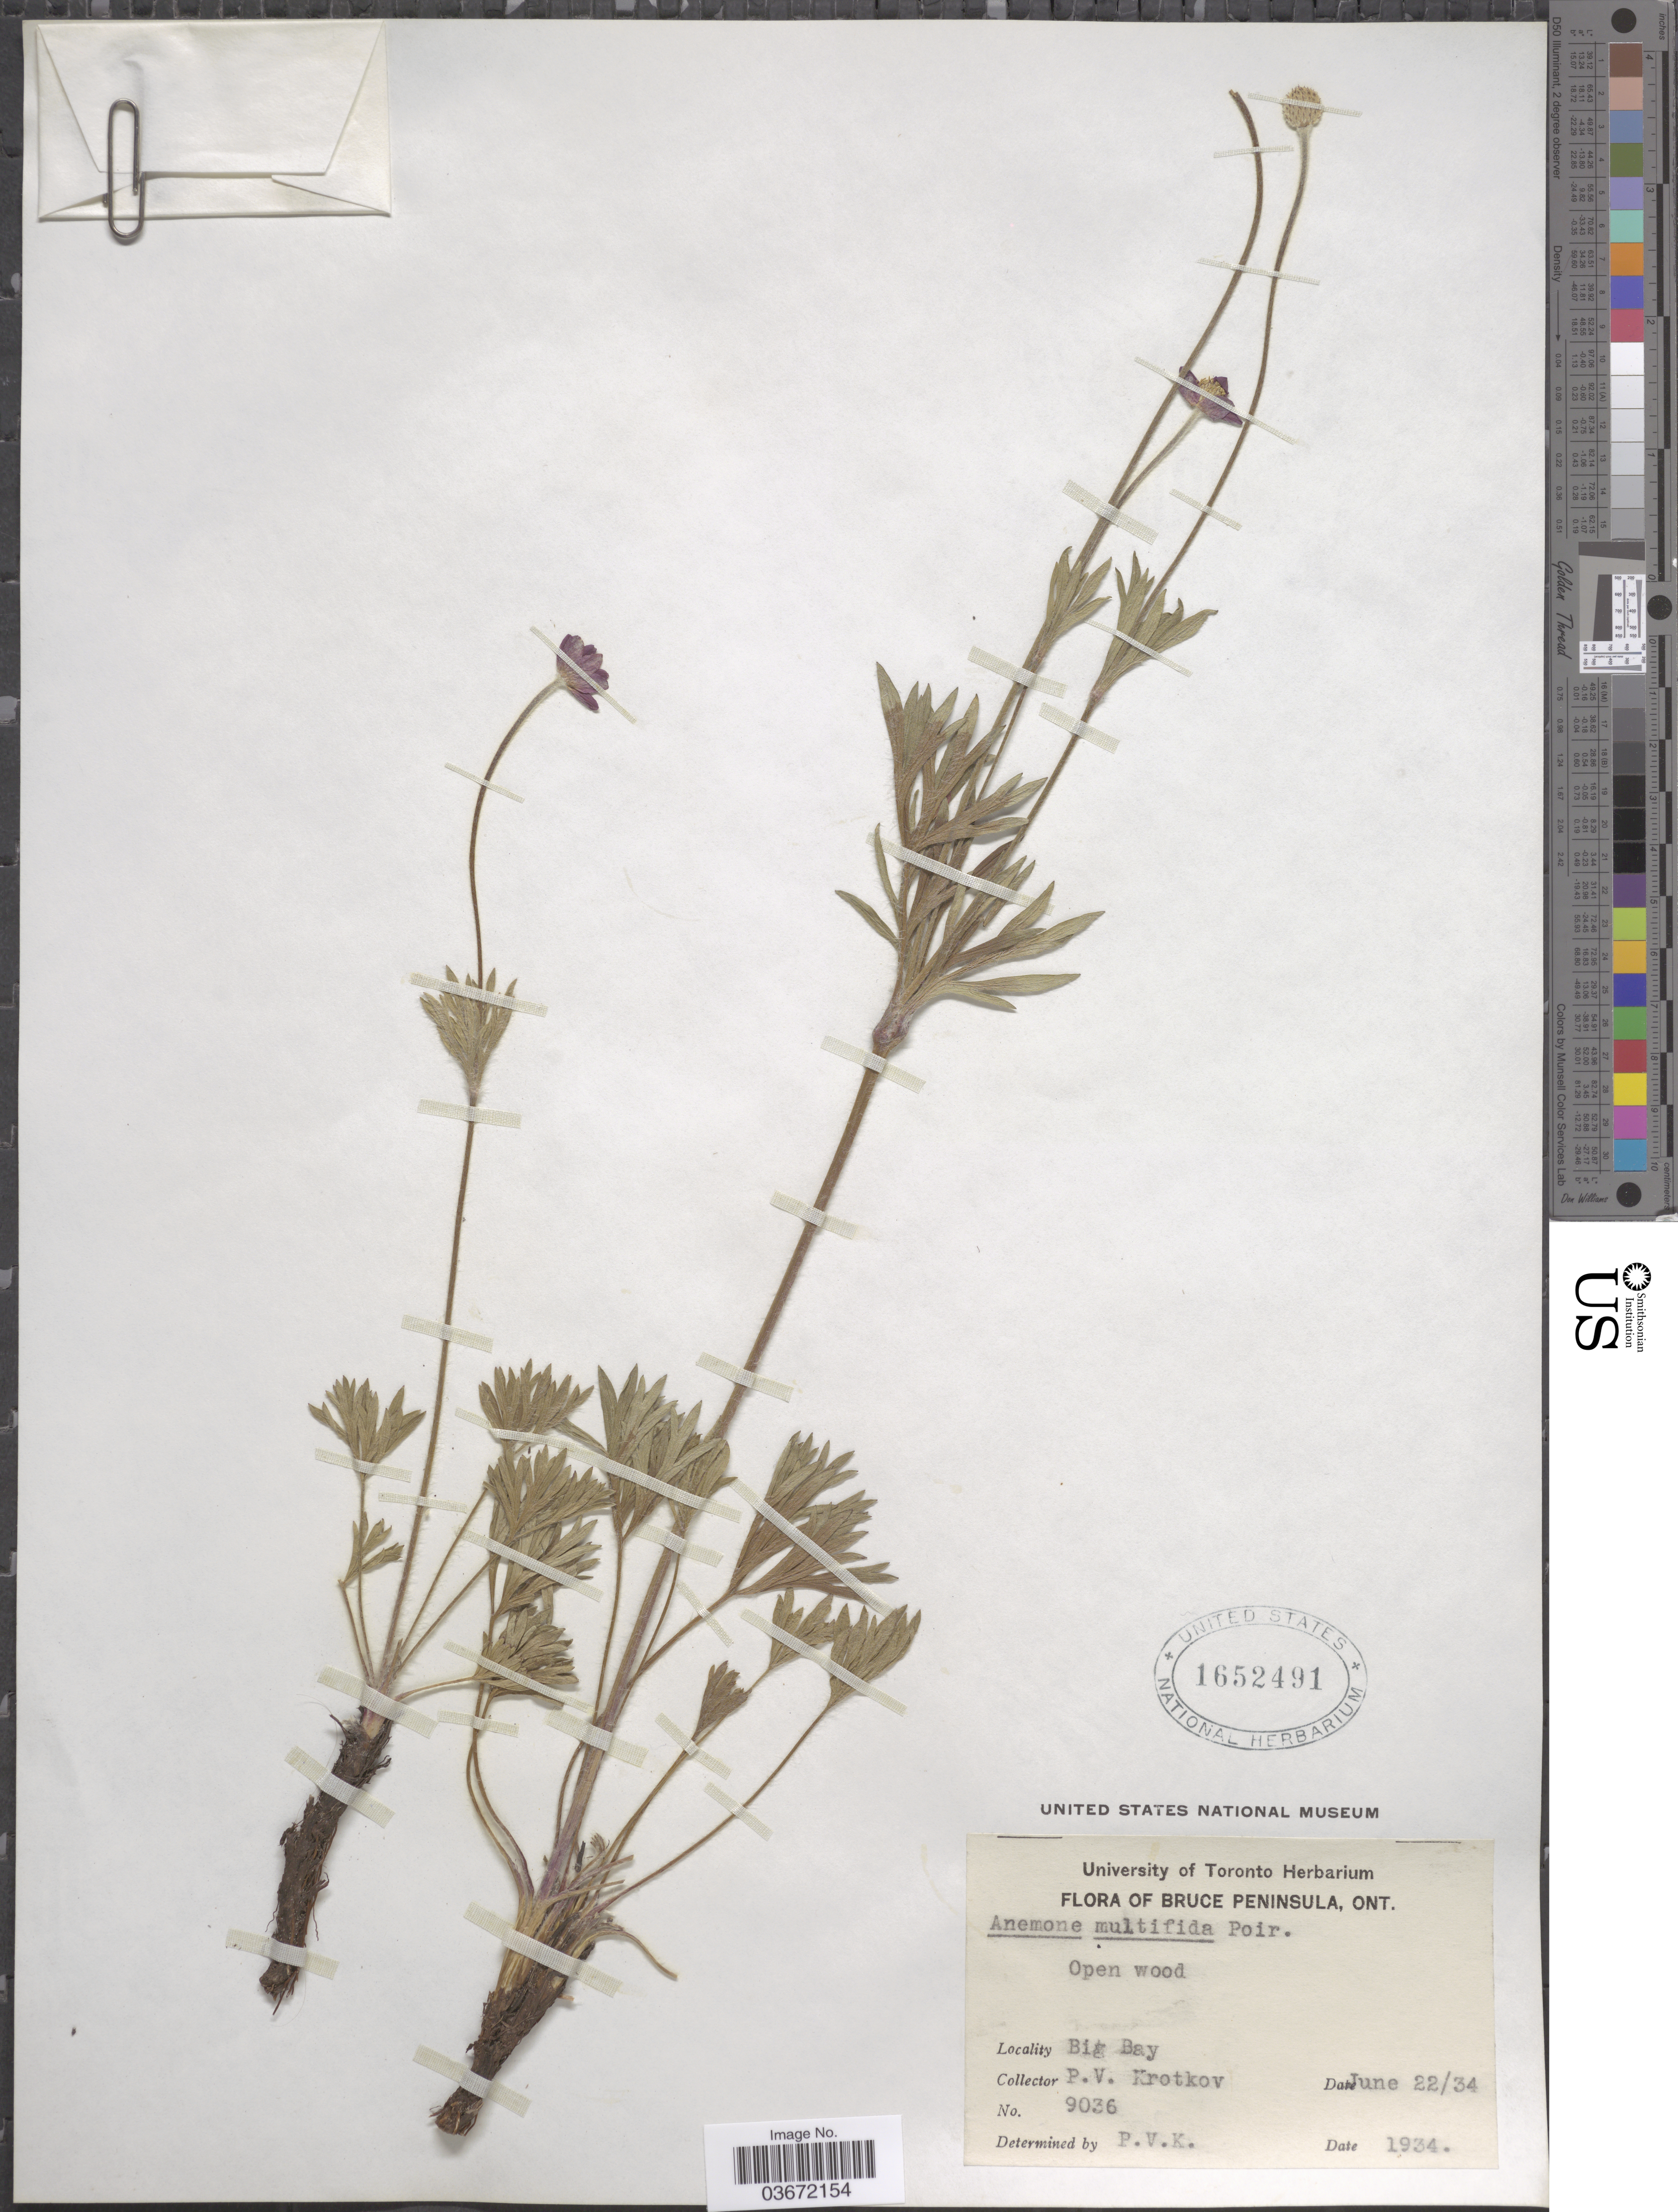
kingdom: Plantae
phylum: Tracheophyta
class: Magnoliopsida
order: Ranunculales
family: Ranunculaceae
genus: Anemone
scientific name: Anemone multifida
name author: Poir.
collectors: P. V. Krotkov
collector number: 9036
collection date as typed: Transcribed d/m/y: 22/6/34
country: Canada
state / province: Ontario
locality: Bruce Peninsula. Big Bay.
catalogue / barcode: US 1652491